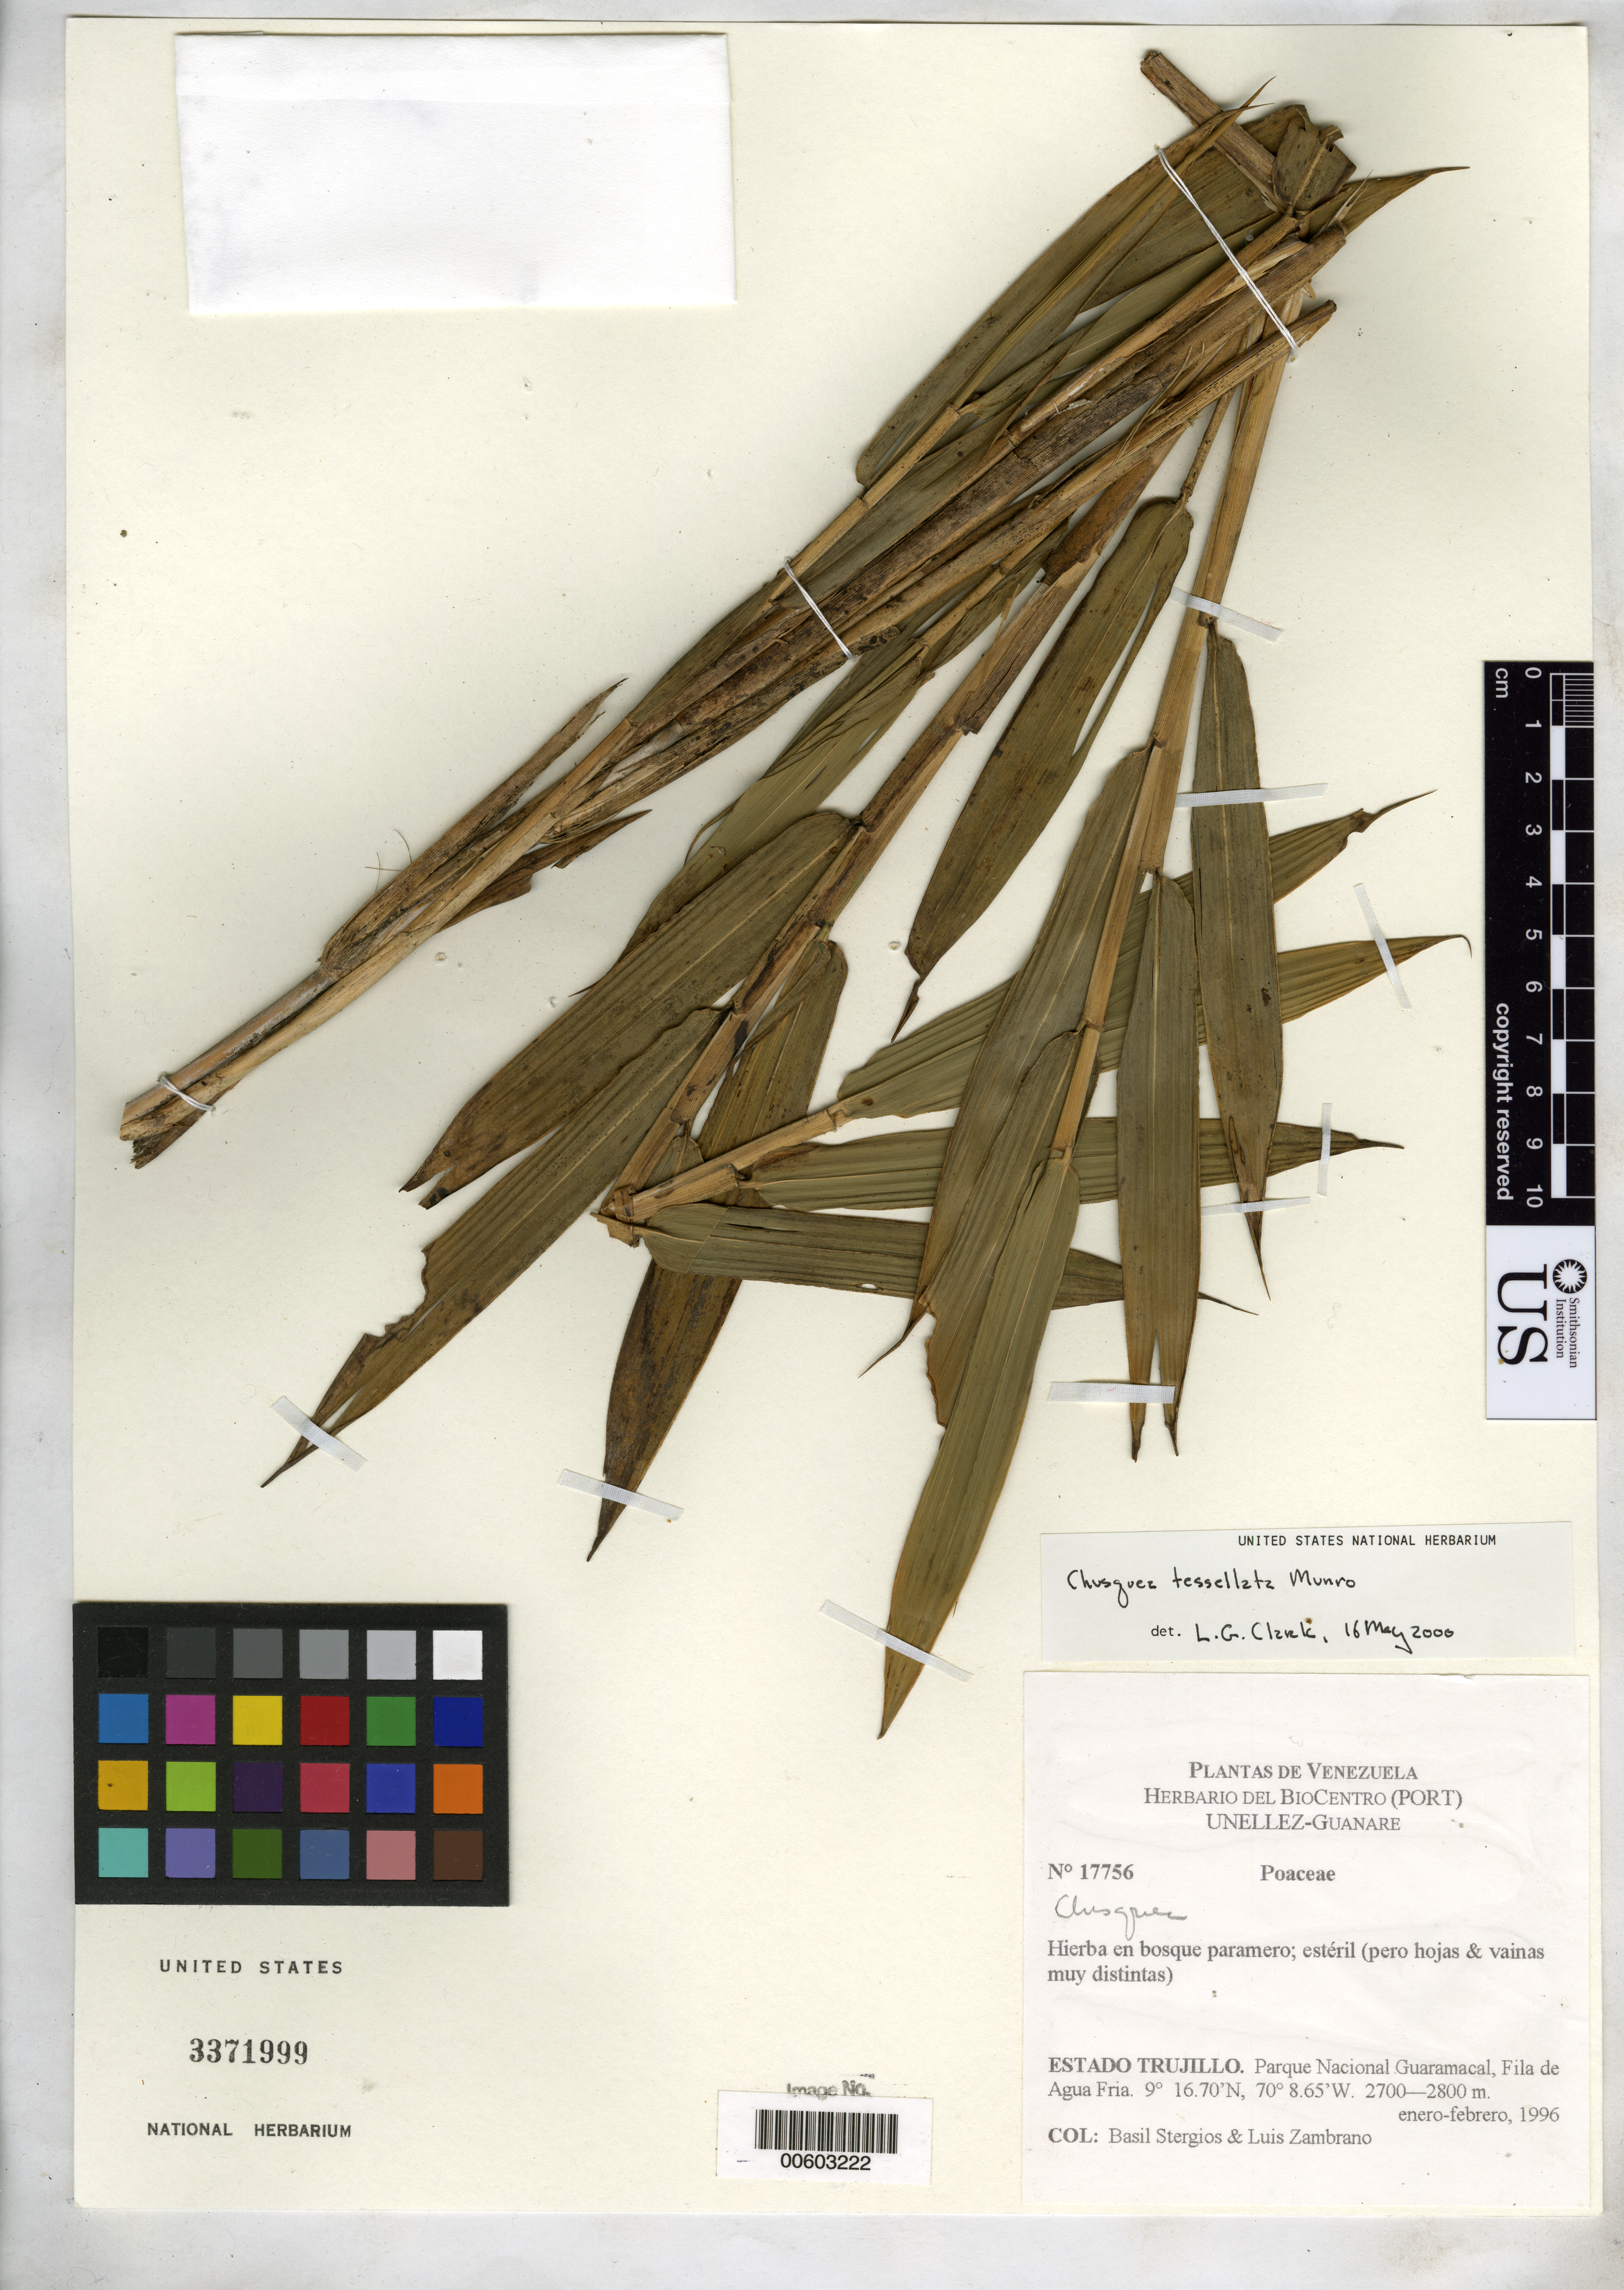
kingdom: Plantae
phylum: Tracheophyta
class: Liliopsida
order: Poales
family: Poaceae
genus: Chusquea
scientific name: Chusquea tessellata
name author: Munro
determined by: Clark, Lynn G., (ISC), Iowa State University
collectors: B. G. Stergios & L. Zambrano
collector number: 17756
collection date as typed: Jan 1996 to -- Feb 1996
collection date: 1996-01/1996-02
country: Venezuela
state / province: Trujillo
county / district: Boconó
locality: Parque Nacional Guaramacal, Fila de Agua Fria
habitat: Bosque paramero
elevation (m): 2700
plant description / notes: ISC, PORT, US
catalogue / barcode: US 3371999